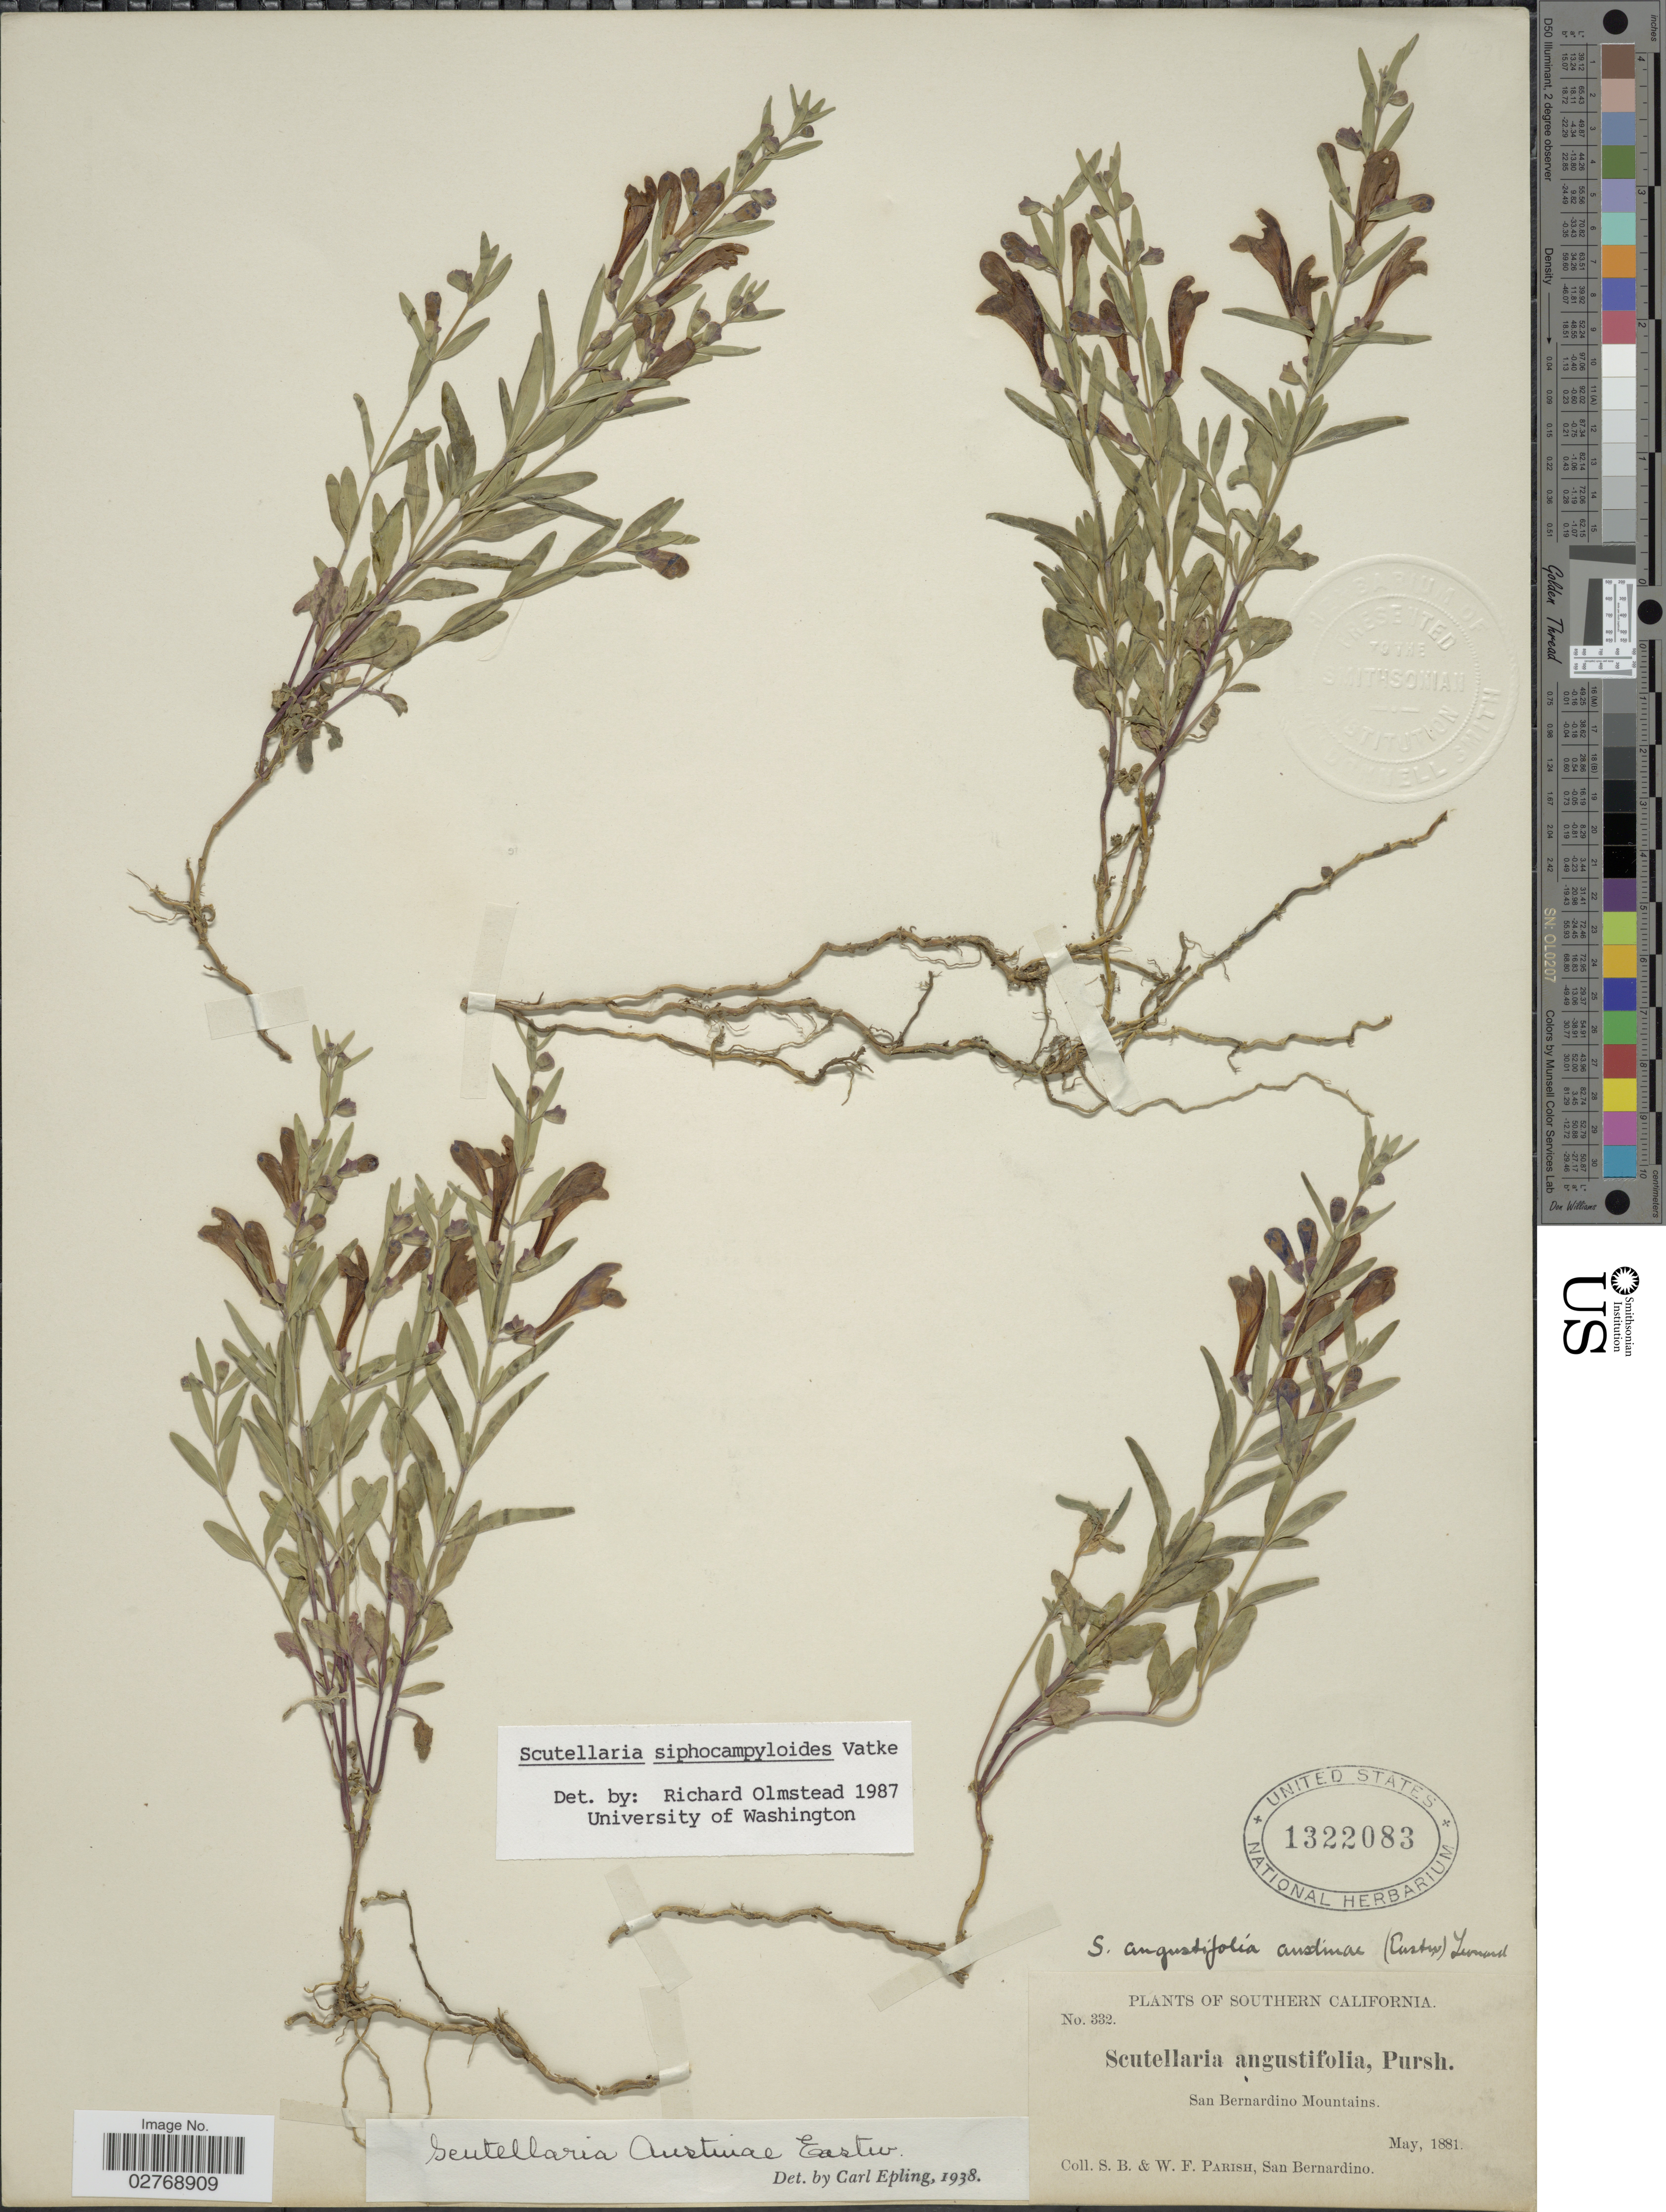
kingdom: Plantae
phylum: Tracheophyta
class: Magnoliopsida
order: Lamiales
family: Lamiaceae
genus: Scutellaria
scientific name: Scutellaria siphocampyloides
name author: Vatke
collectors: S. B. Parish & W. F. Parish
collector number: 332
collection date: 1881-05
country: United States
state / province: California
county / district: San Bernardino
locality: Southern California. San Bernardino Mountains.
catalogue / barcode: US 1322083